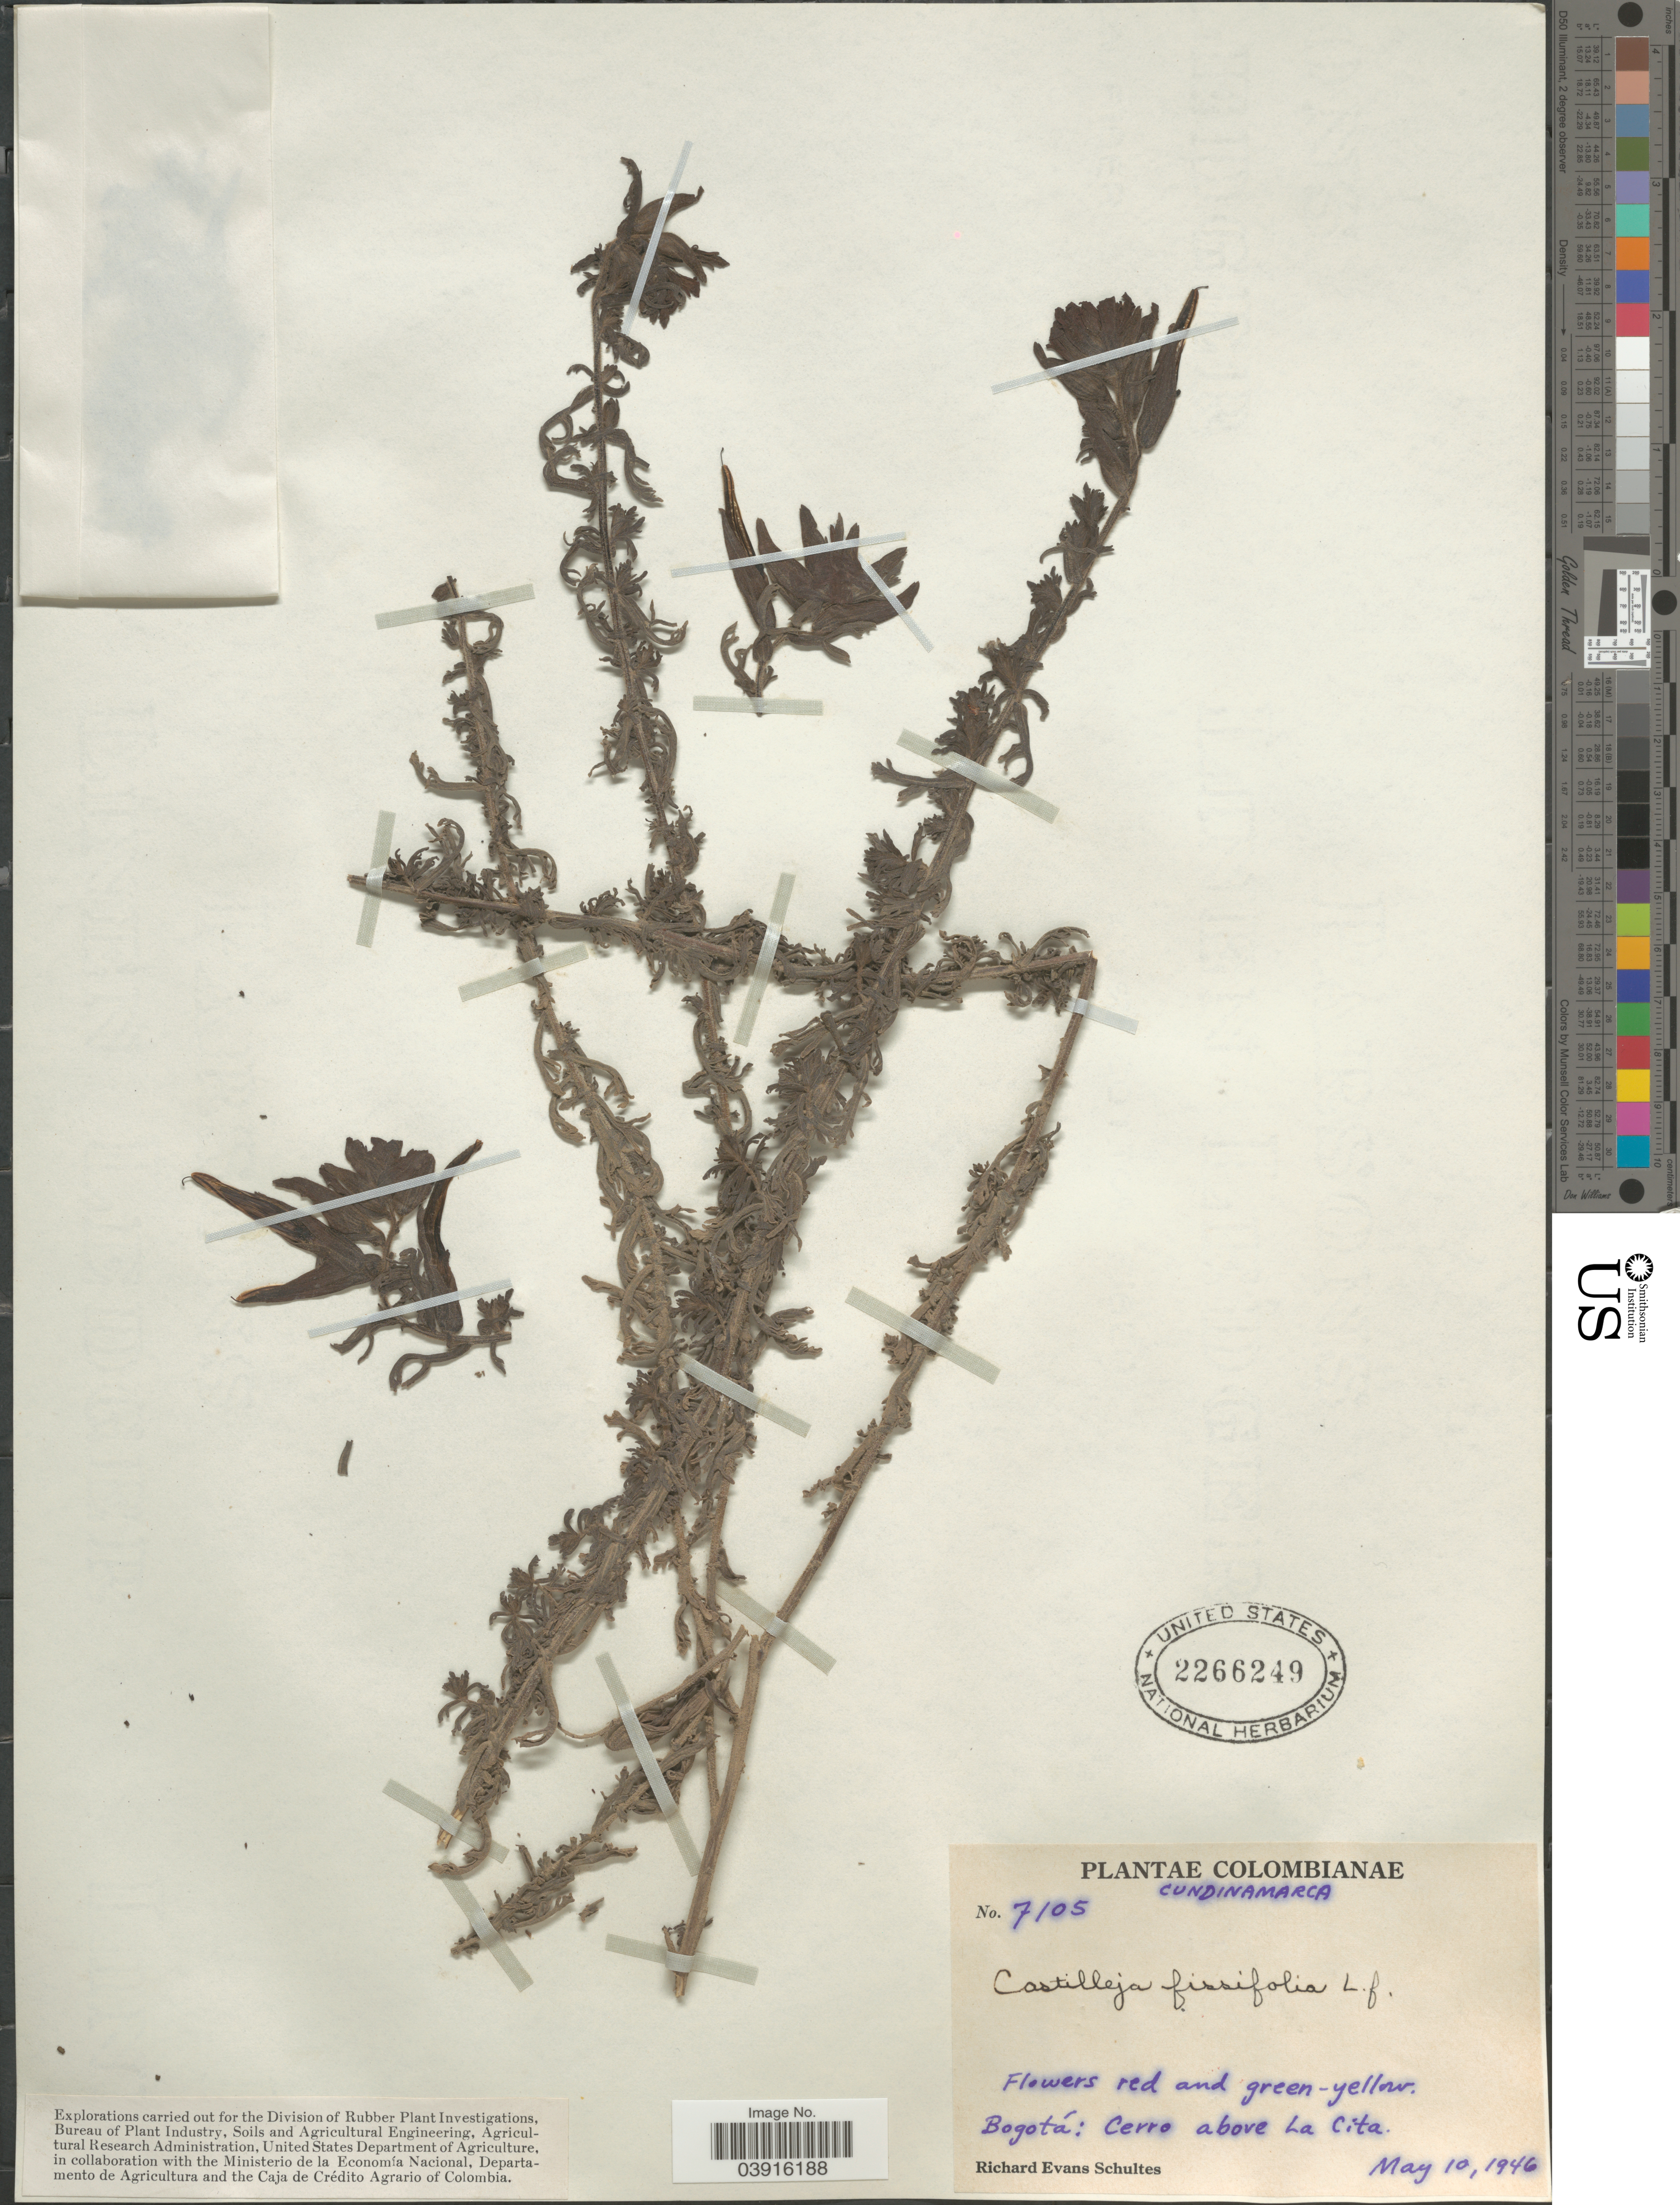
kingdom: Plantae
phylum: Tracheophyta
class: Magnoliopsida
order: Lamiales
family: Orobanchaceae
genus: Castilleja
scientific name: Castilleja fissifolia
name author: L. f.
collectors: R. E. Schultes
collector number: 7105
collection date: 1946-05-10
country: Colombia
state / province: Cundinamarca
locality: Bogotá: Cerro above La Cita.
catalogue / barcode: US 2266249